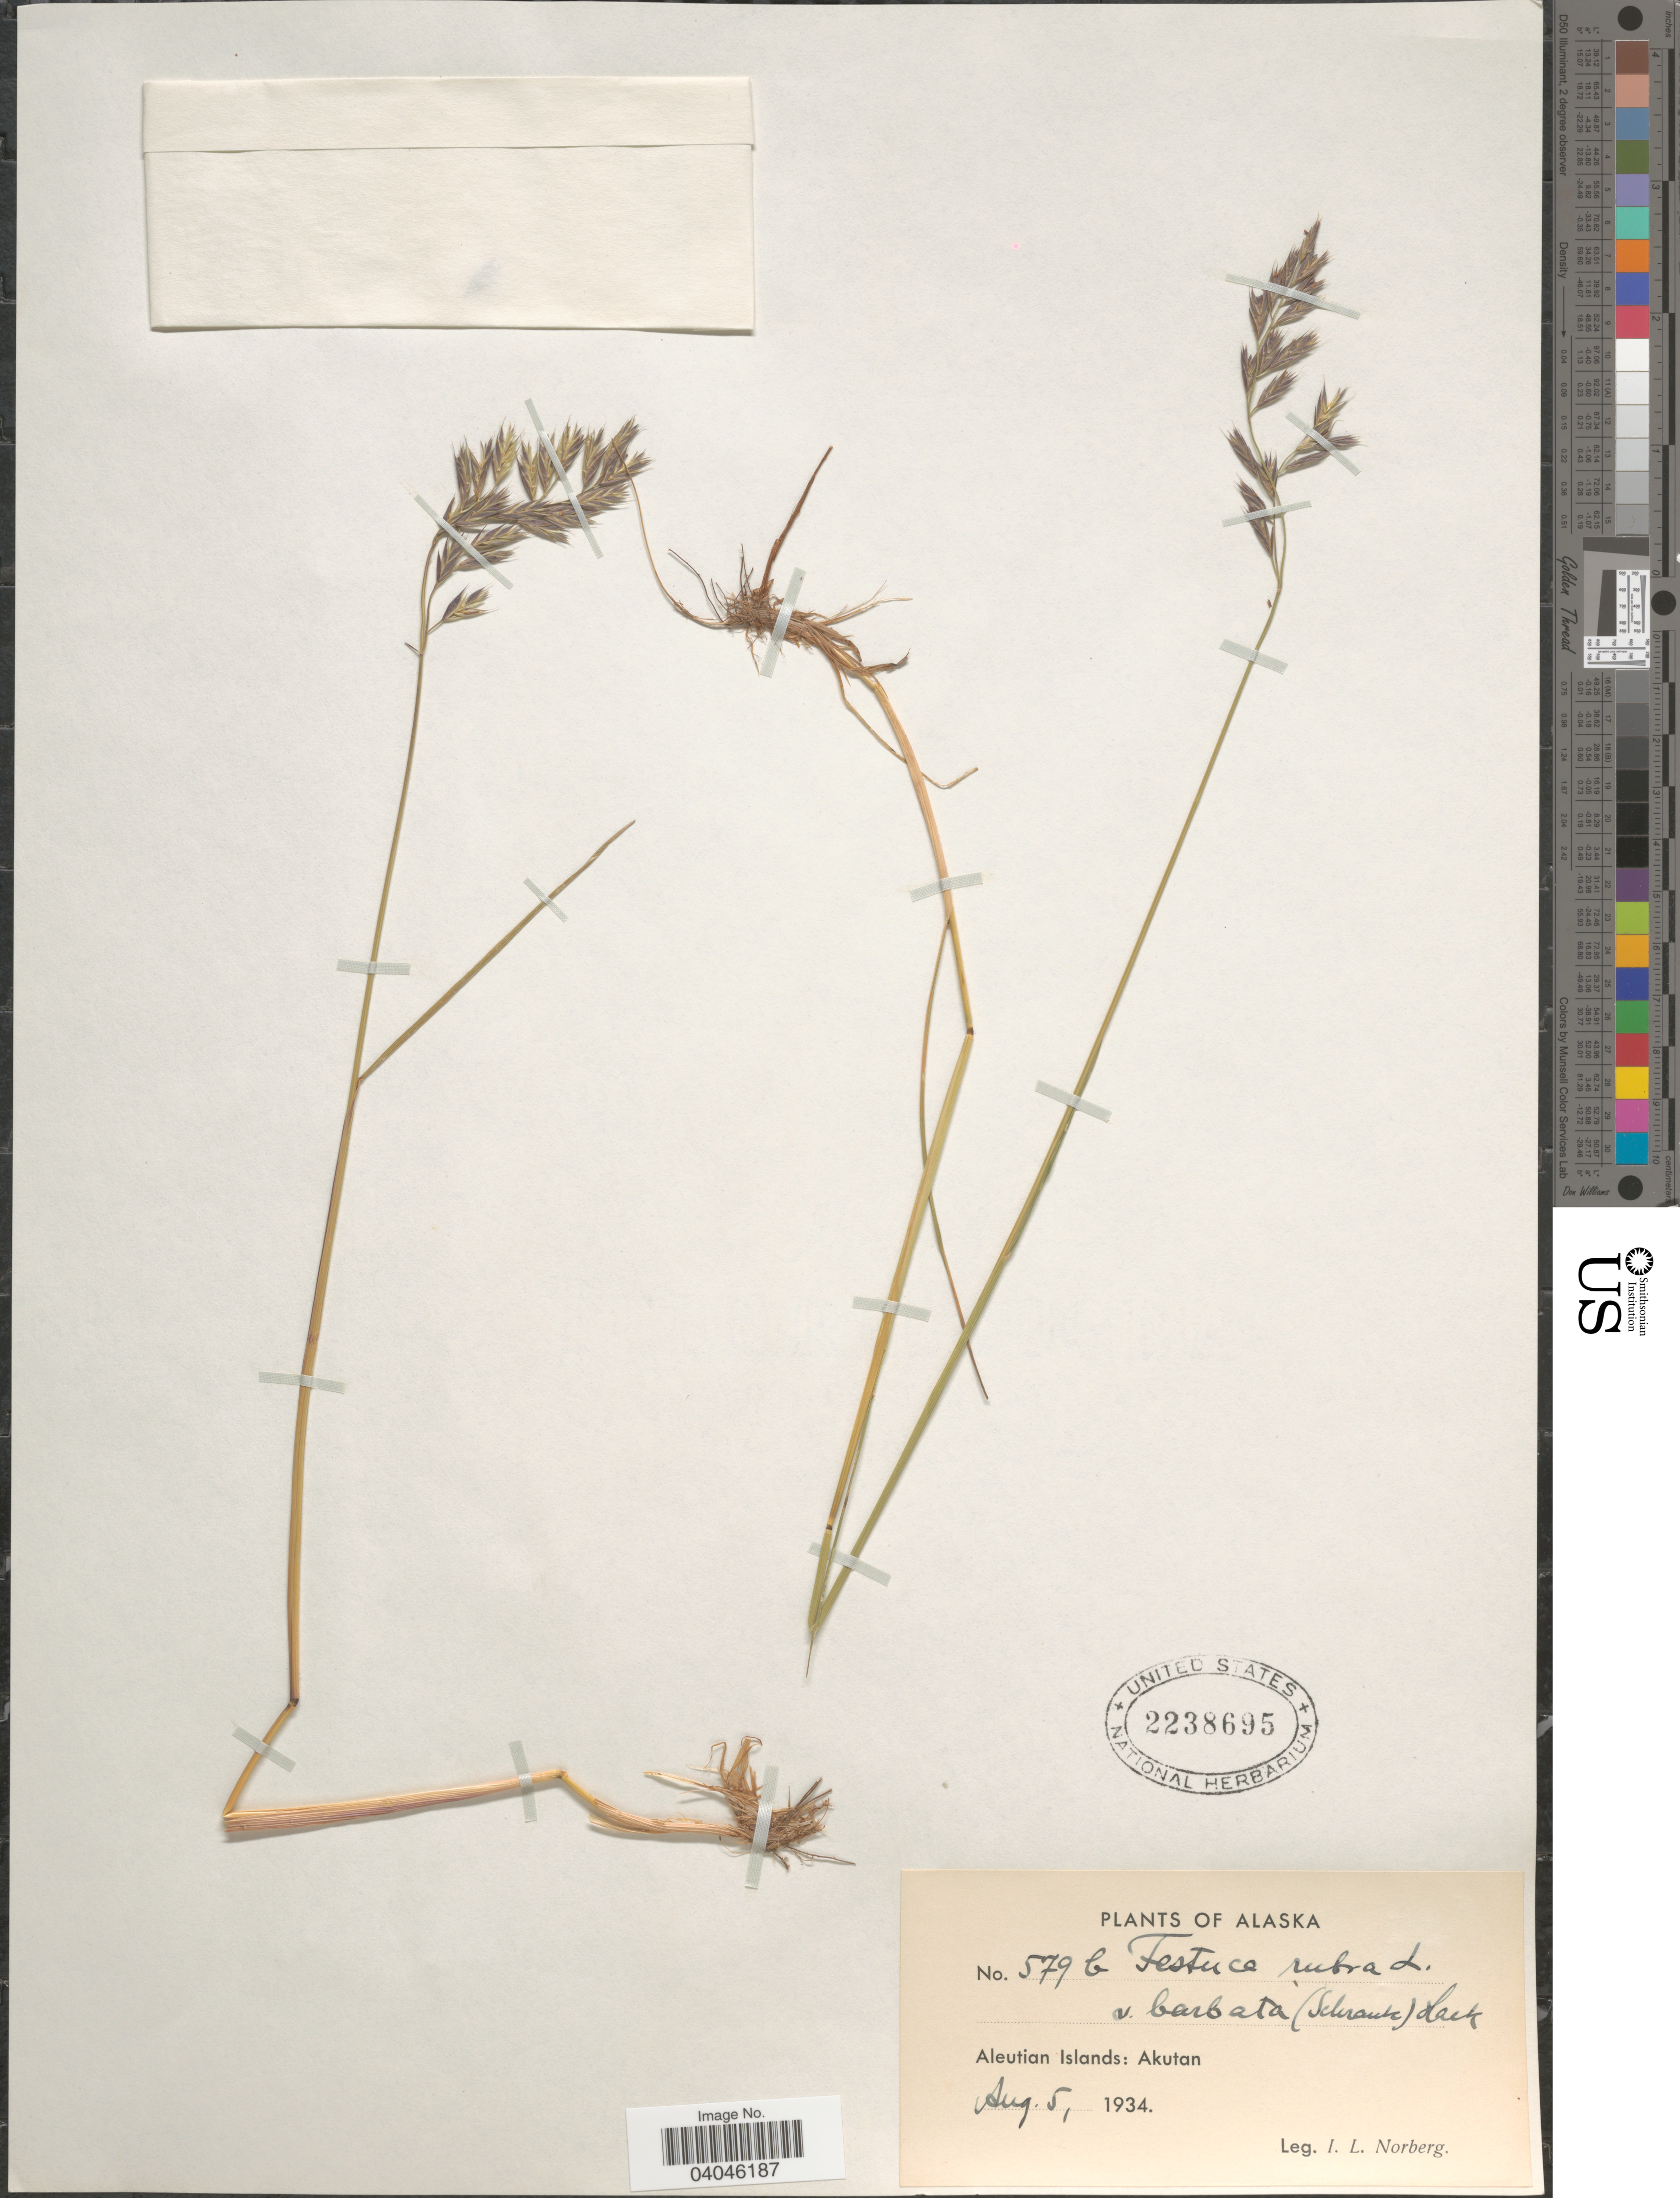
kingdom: Plantae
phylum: Tracheophyta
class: Liliopsida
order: Poales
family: Poaceae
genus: Festuca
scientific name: Festuca rubra var. barbata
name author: (Hack.) Hack. ex Hultén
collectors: I. Norberg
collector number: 579b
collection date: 1934-08-05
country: United States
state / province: Alaska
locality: Aleutian Islands: Akutan.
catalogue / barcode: US 2238695